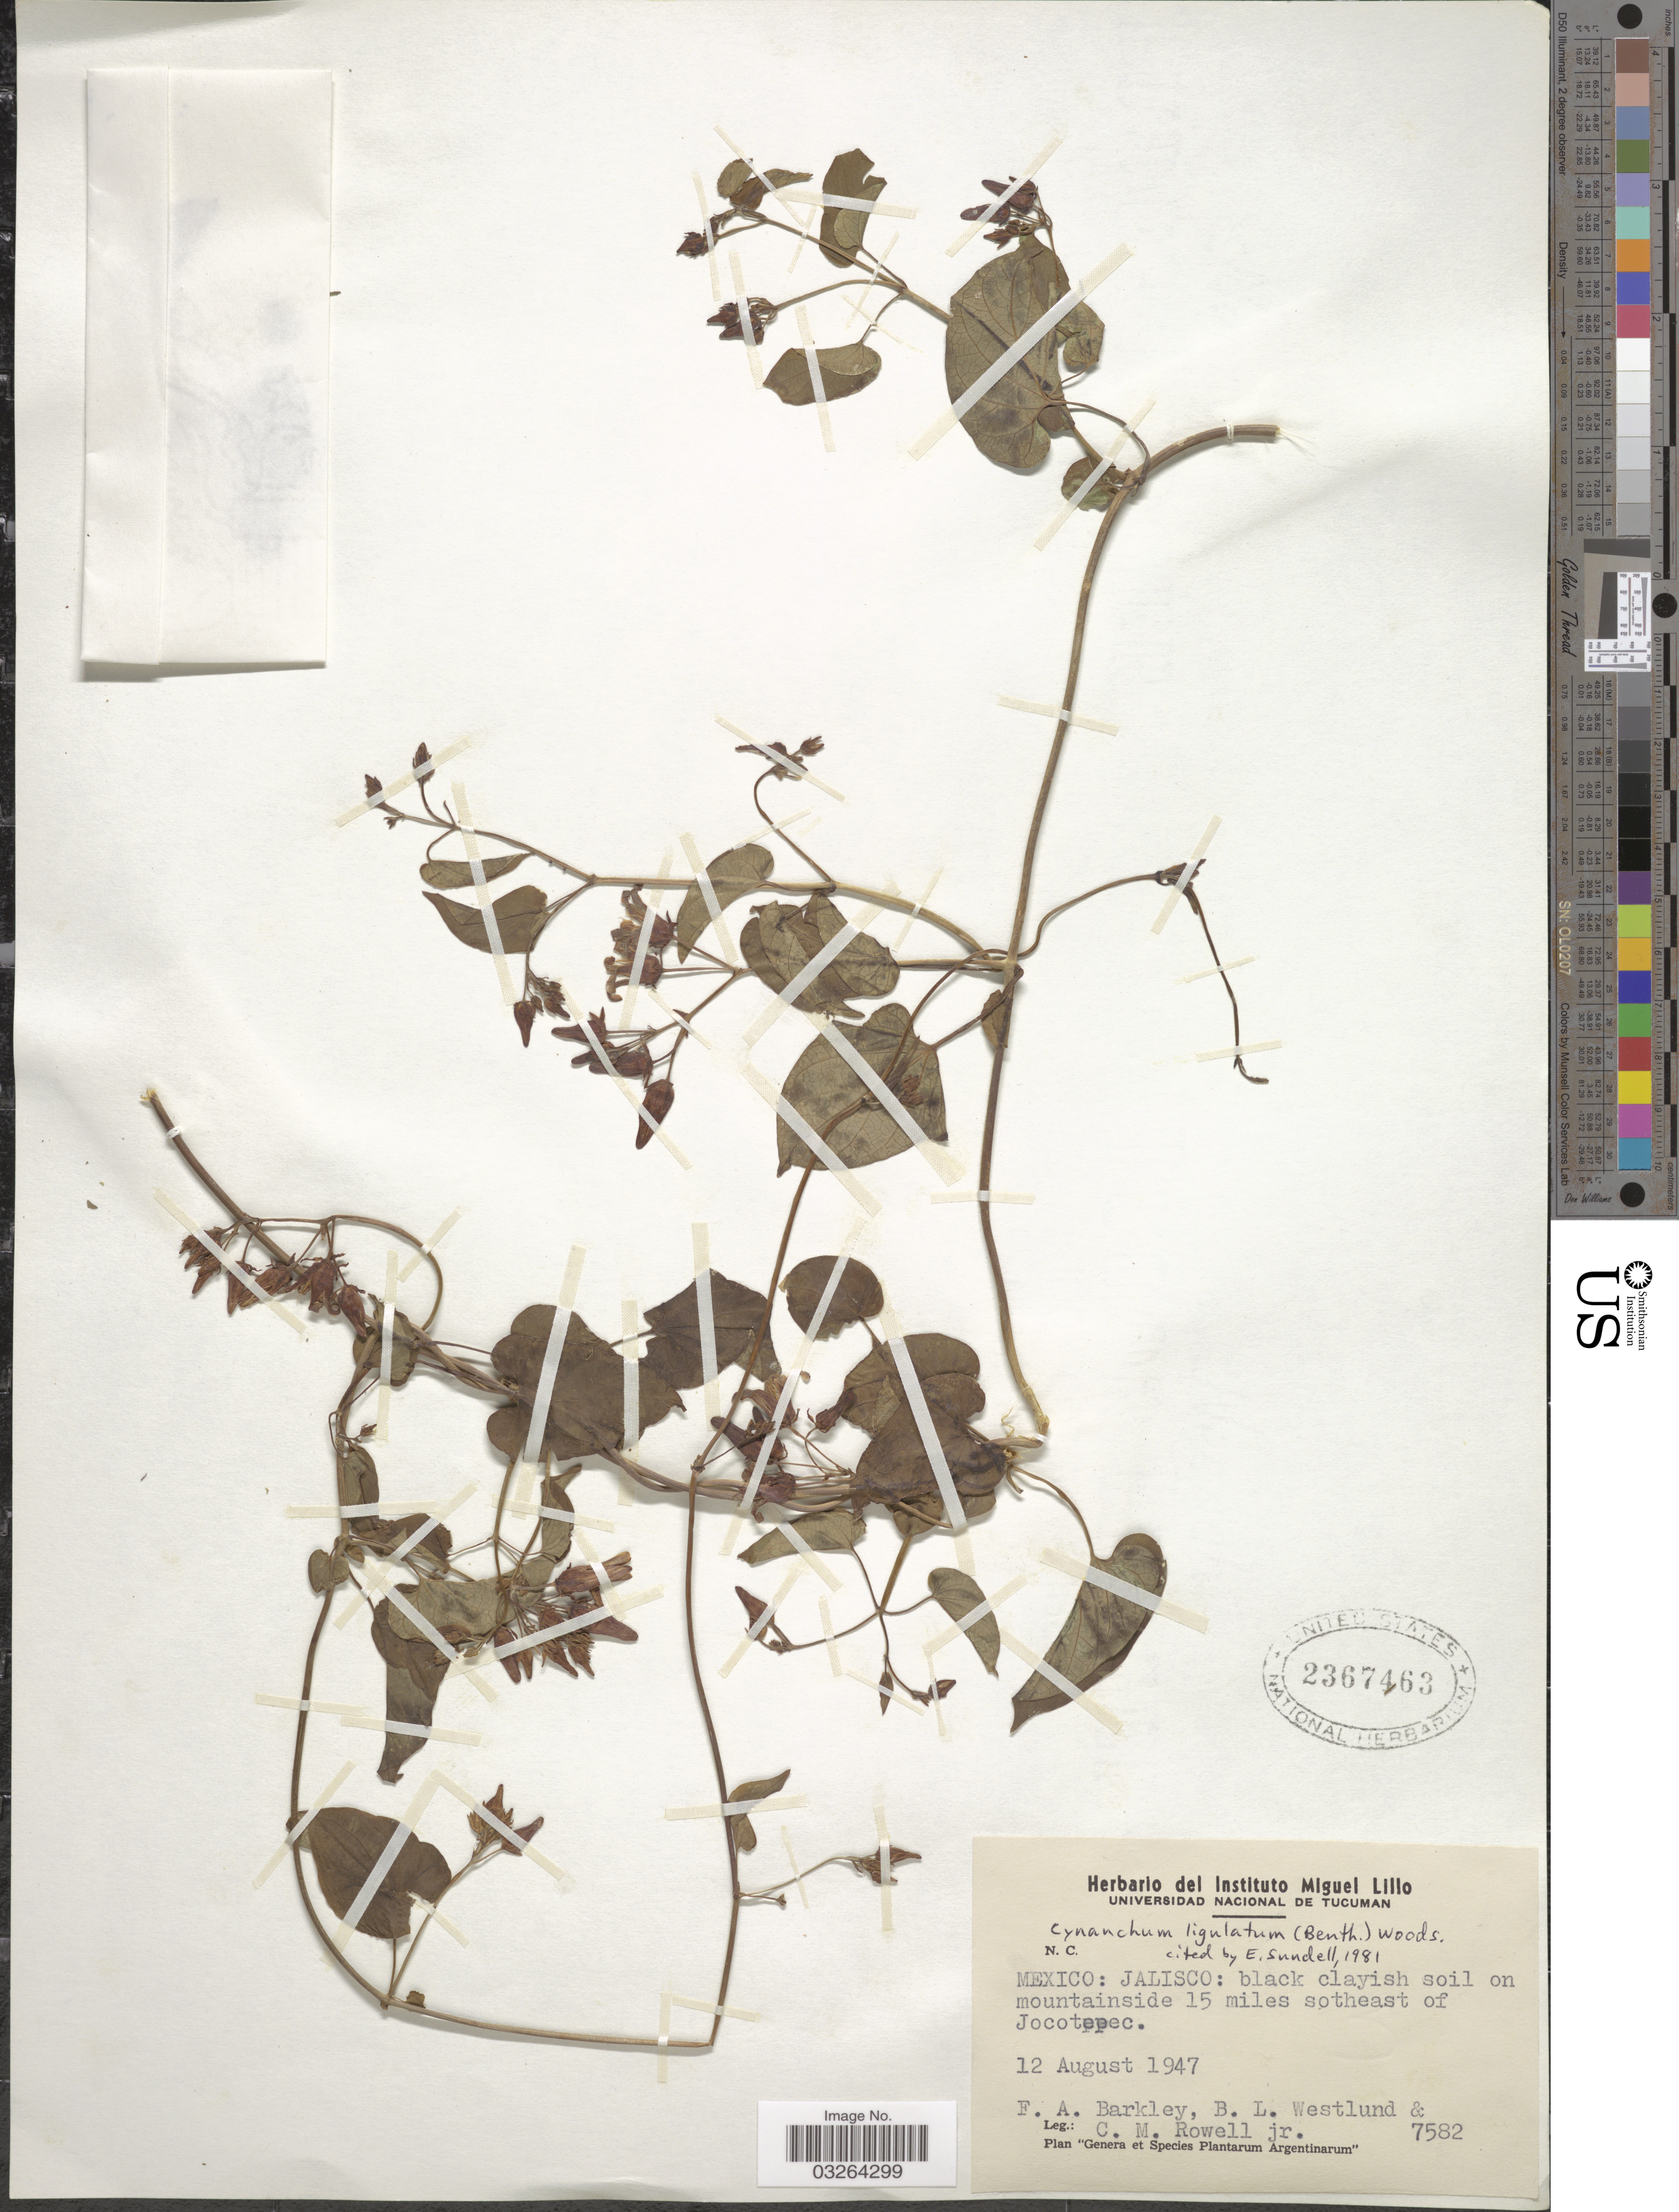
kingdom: Plantae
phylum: Tracheophyta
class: Magnoliopsida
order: Gentianales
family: Apocynaceae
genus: Cynanchum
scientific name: Cynanchum ligulatum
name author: (Benth.) Woodson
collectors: F. A. Barkley, B. Westlund & C. M. Rowell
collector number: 7582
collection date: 1947-08-12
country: Mexico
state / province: Jalisco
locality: Black clayish soil on mountainside 15 miles sotheast of Jocotepec.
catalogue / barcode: US 2367463